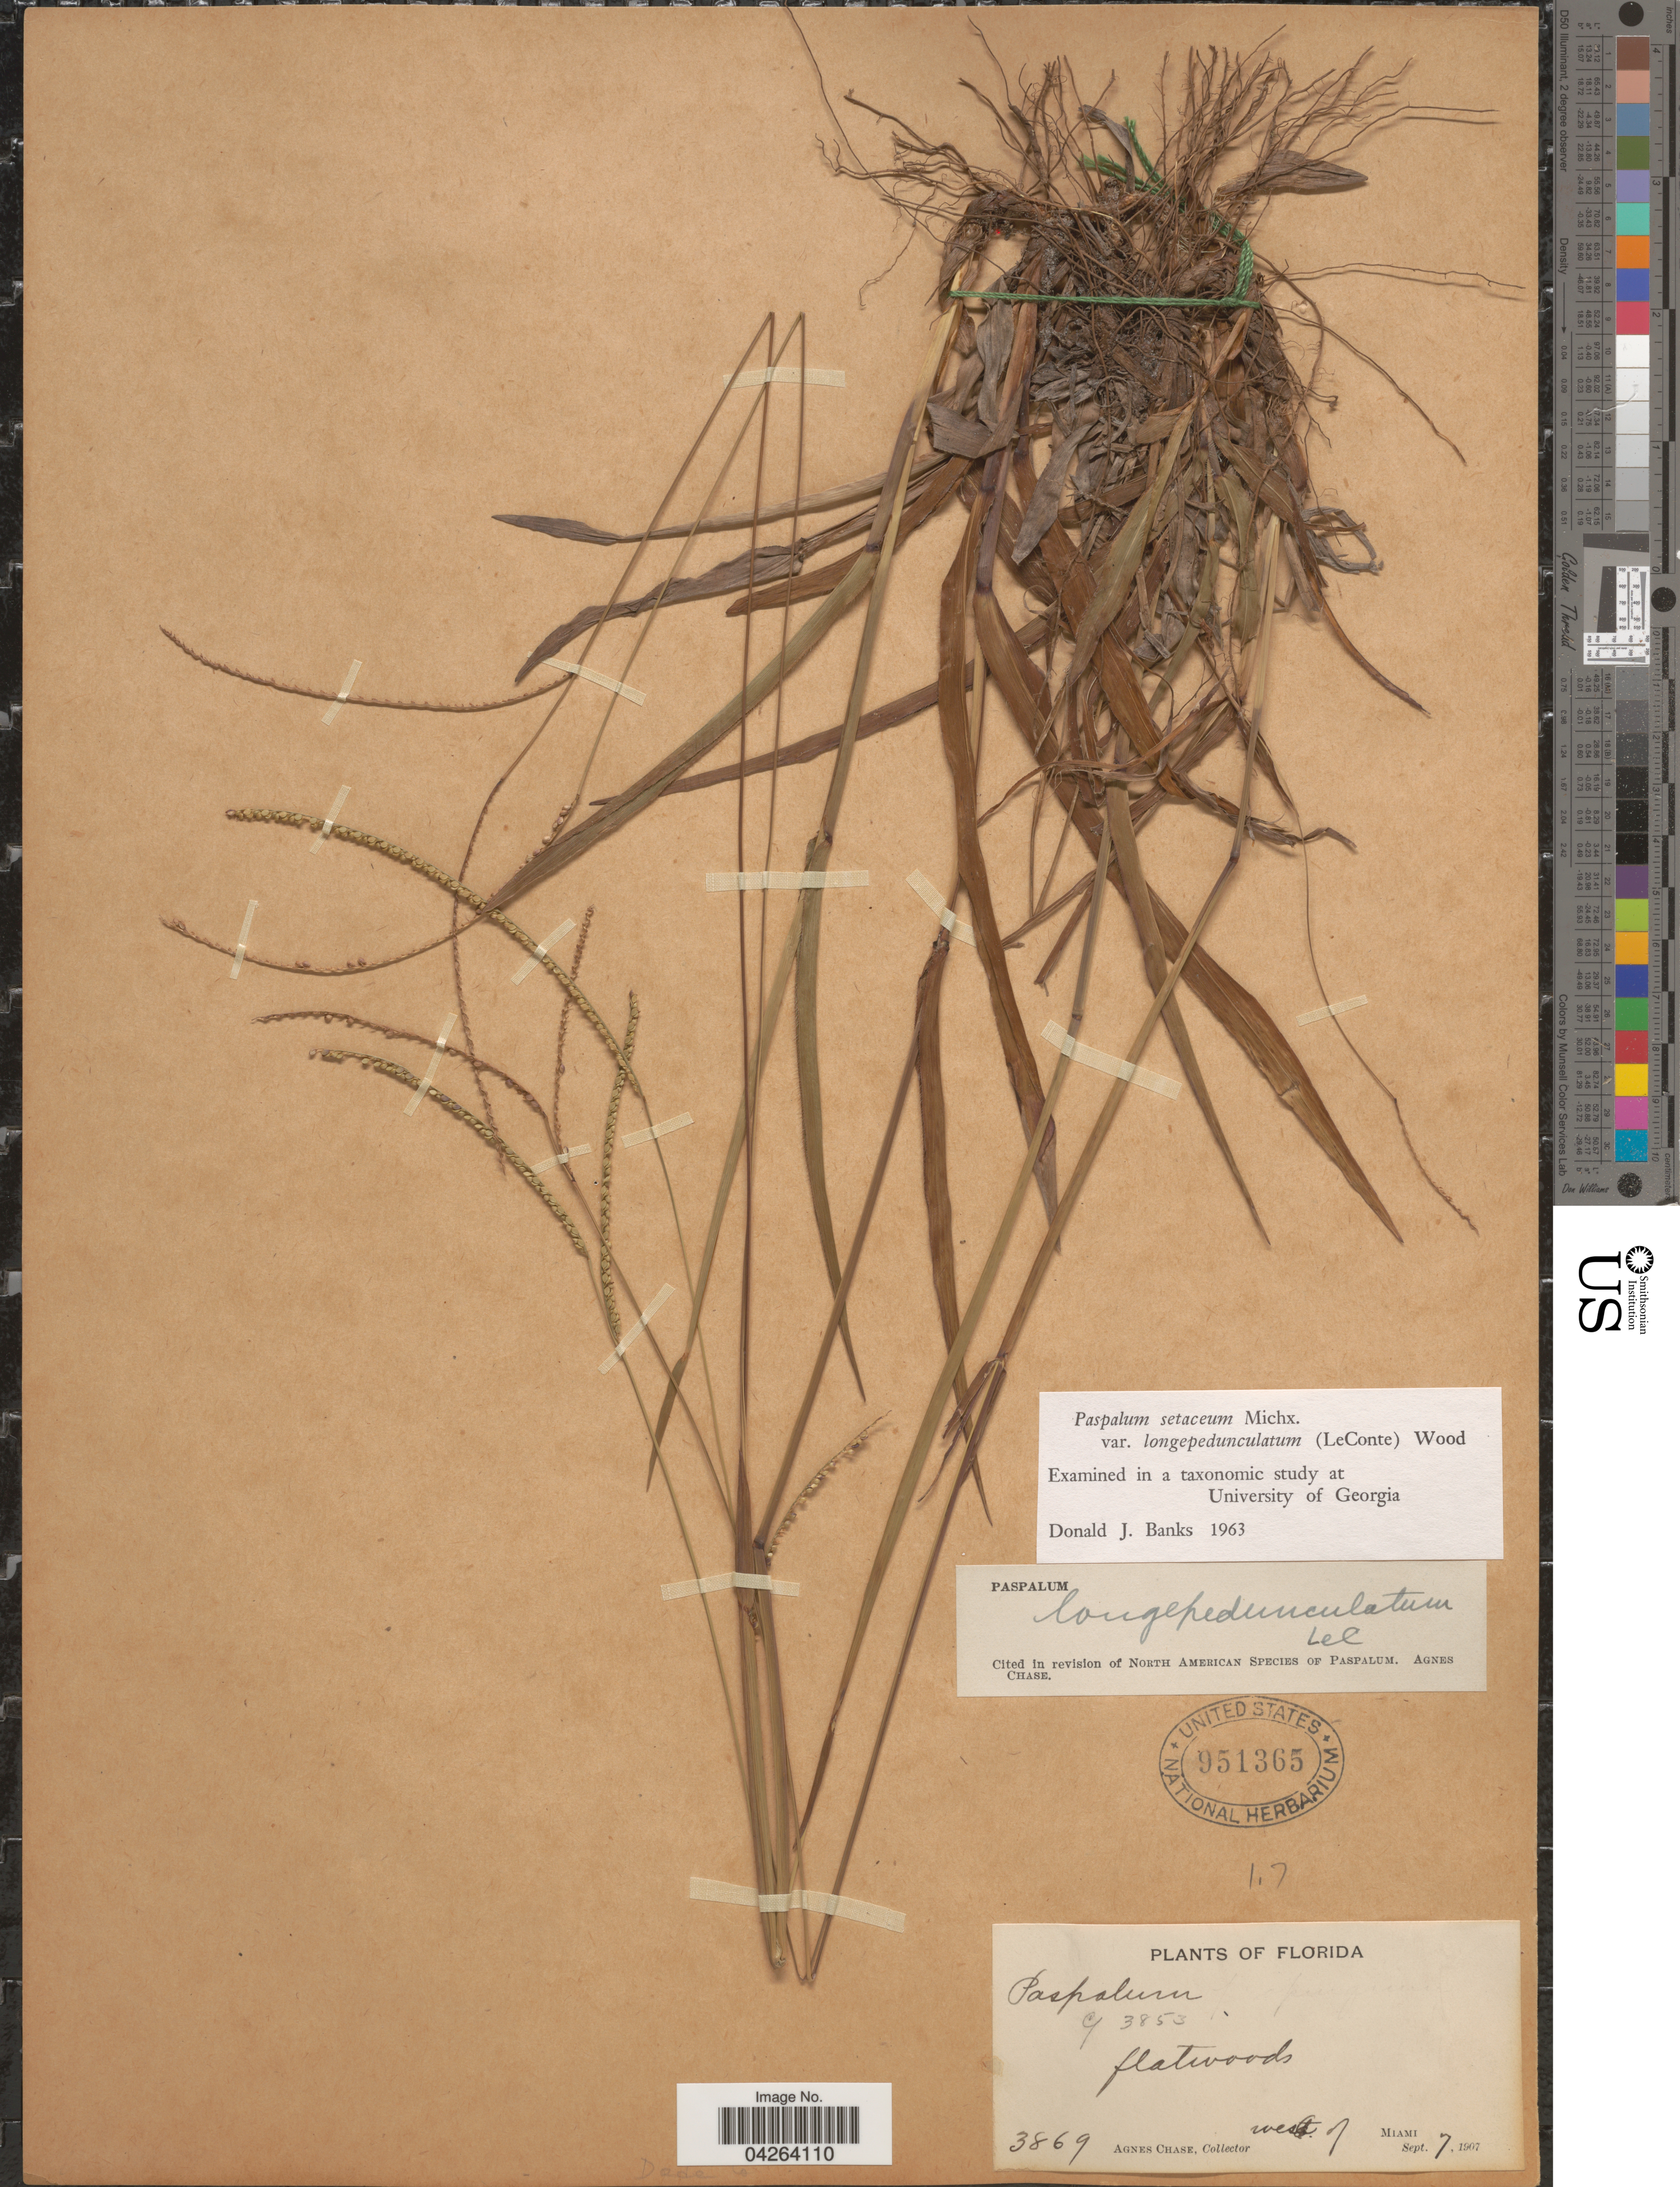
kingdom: Plantae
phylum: Tracheophyta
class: Liliopsida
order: Poales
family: Poaceae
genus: Paspalum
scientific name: Paspalum setaceum var. longipedunculatum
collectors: A. Chase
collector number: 3869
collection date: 1907-09-07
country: United States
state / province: Florida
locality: Flatwoods. West of Miami. Dade Co.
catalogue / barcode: US 951365